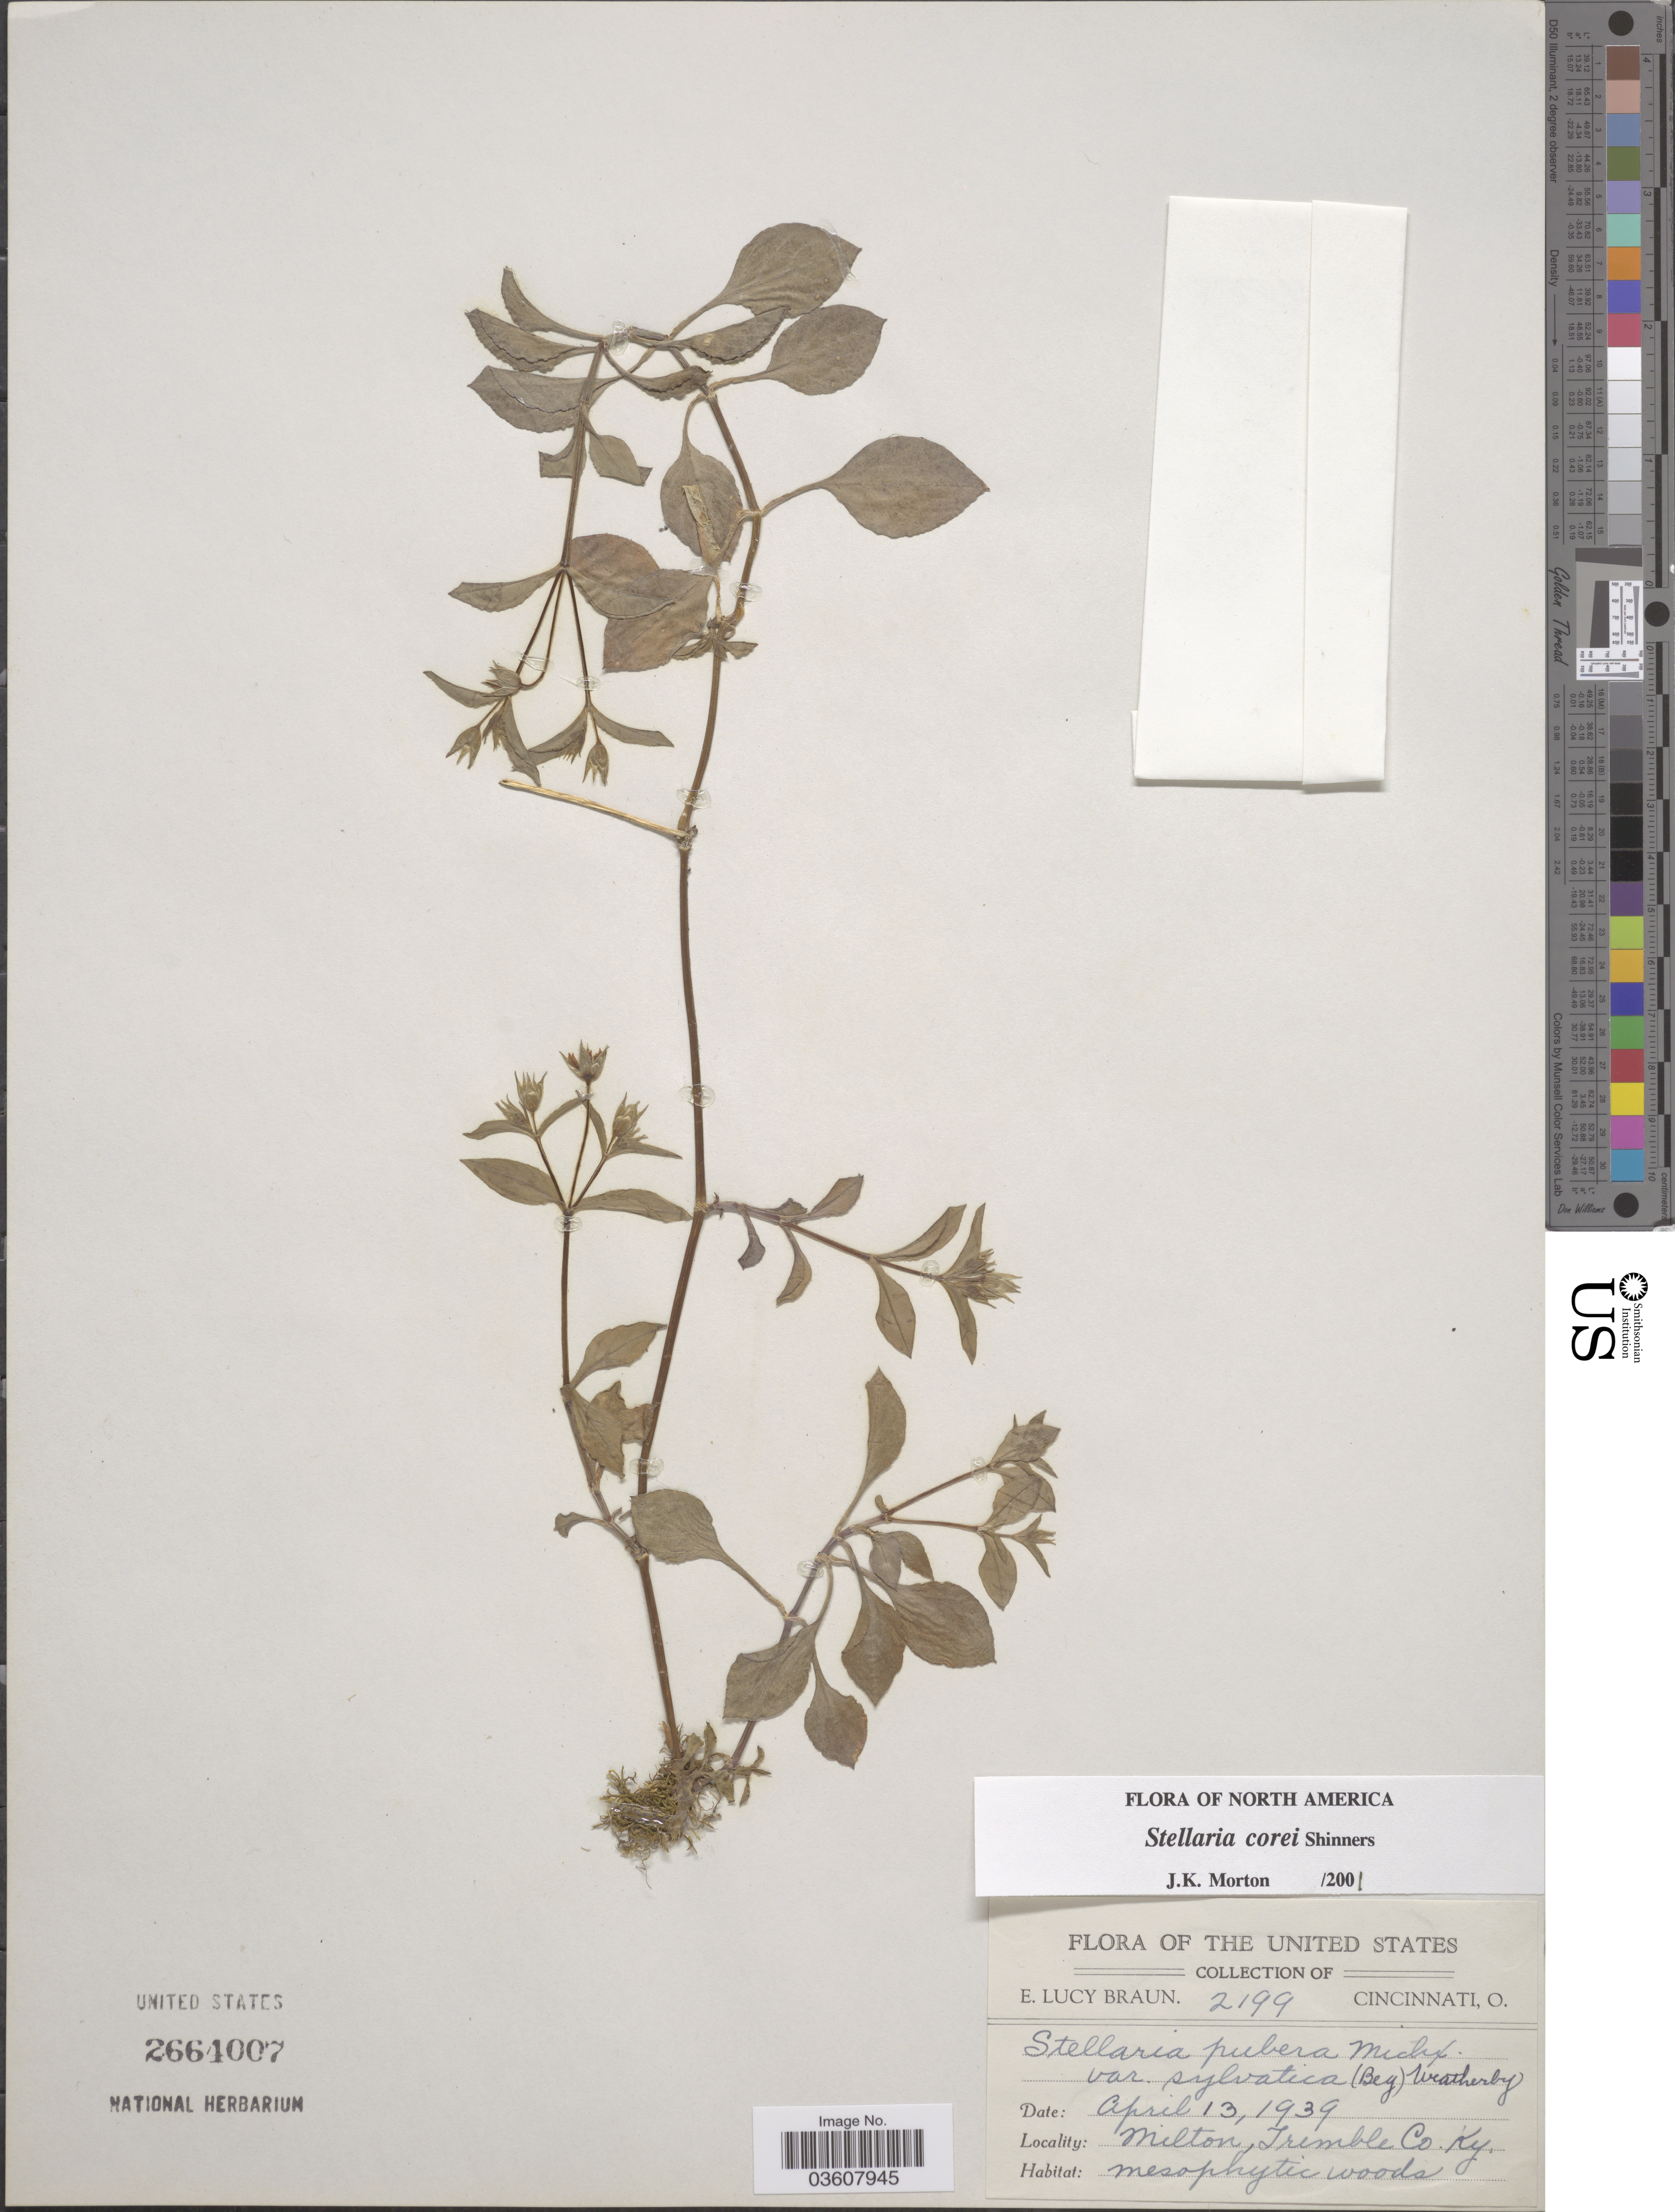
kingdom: Plantae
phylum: Tracheophyta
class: Magnoliopsida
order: Caryophyllales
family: Caryophyllaceae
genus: Stellaria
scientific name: Stellaria corei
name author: Shinners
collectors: E. L. Braun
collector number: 2199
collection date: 1939-04-13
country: United States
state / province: Kentucky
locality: Milton, Tremble Co.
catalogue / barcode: US 2664007